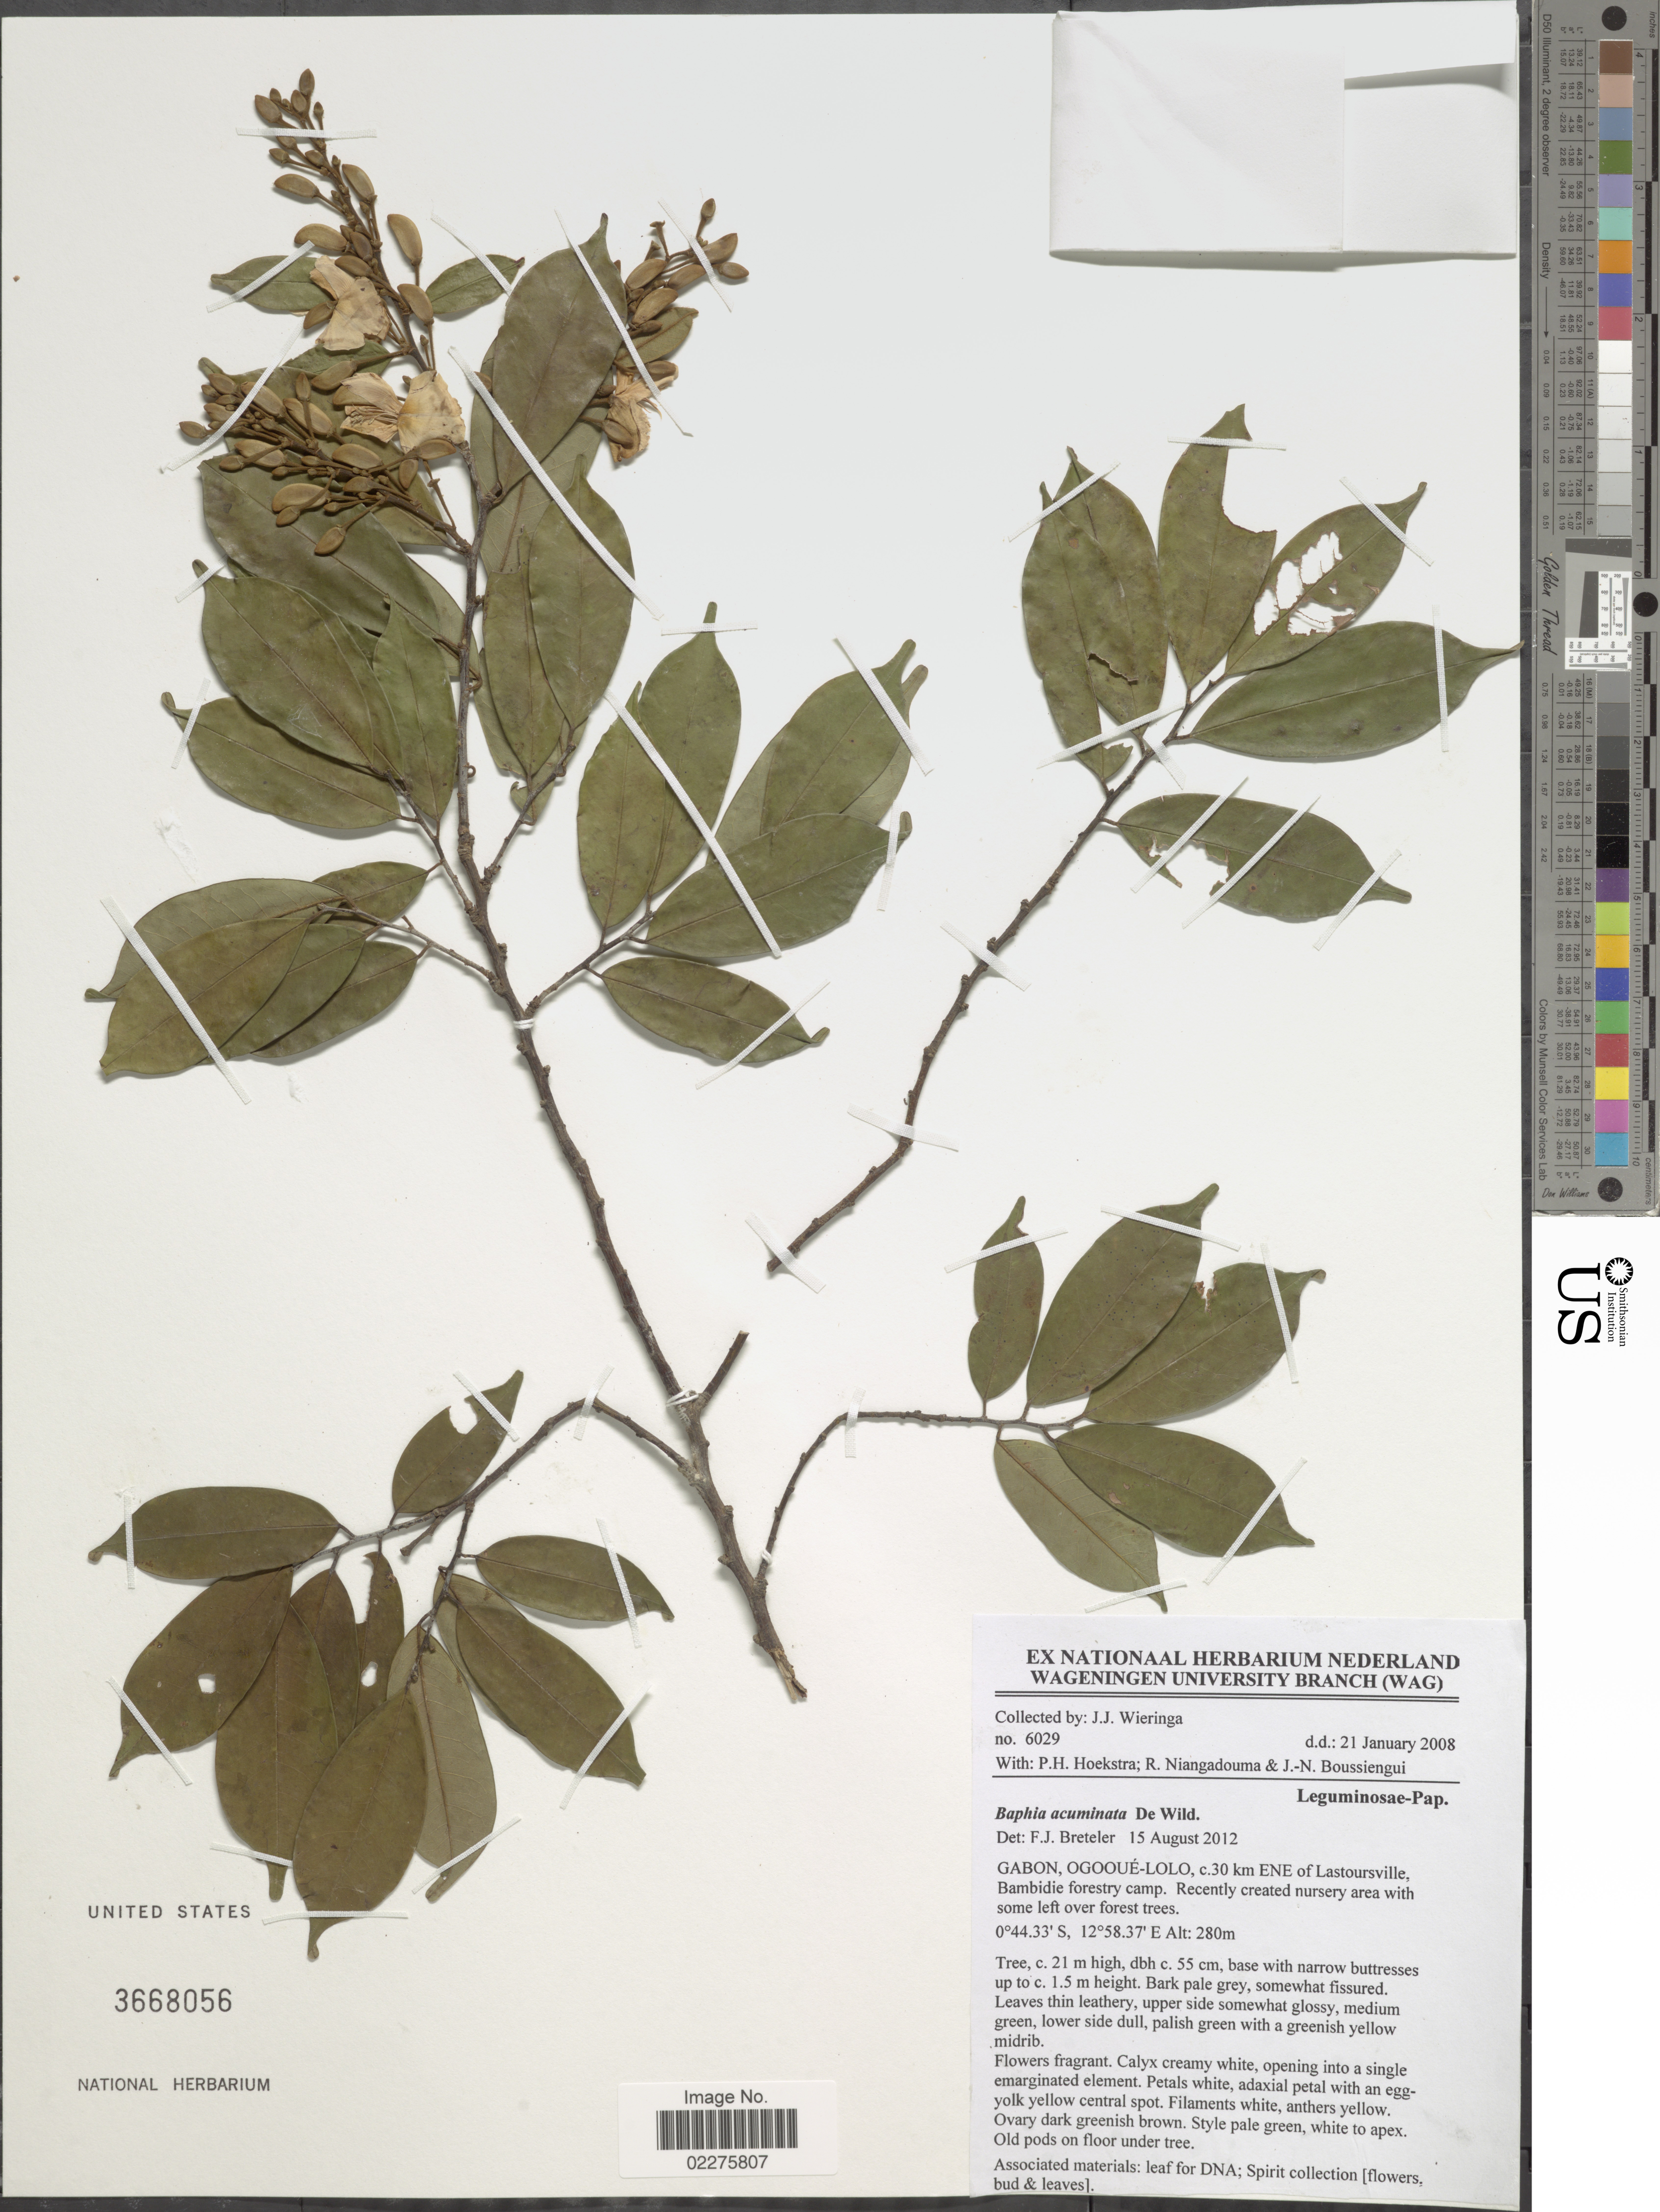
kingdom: Plantae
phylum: Tracheophyta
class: Magnoliopsida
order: Fabales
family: Fabaceae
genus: Baphia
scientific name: Baphia acuminata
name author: De Wild.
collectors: J. Wieringa, P. Hoekstra, R. Niangadouma & J. Boussiengui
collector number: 6029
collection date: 2008-01-21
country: Gabon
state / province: Ogooue-Lolo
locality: C. 30 km ENE of Lastoursville, Bambidie forestry camp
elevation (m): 280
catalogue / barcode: US 3668056